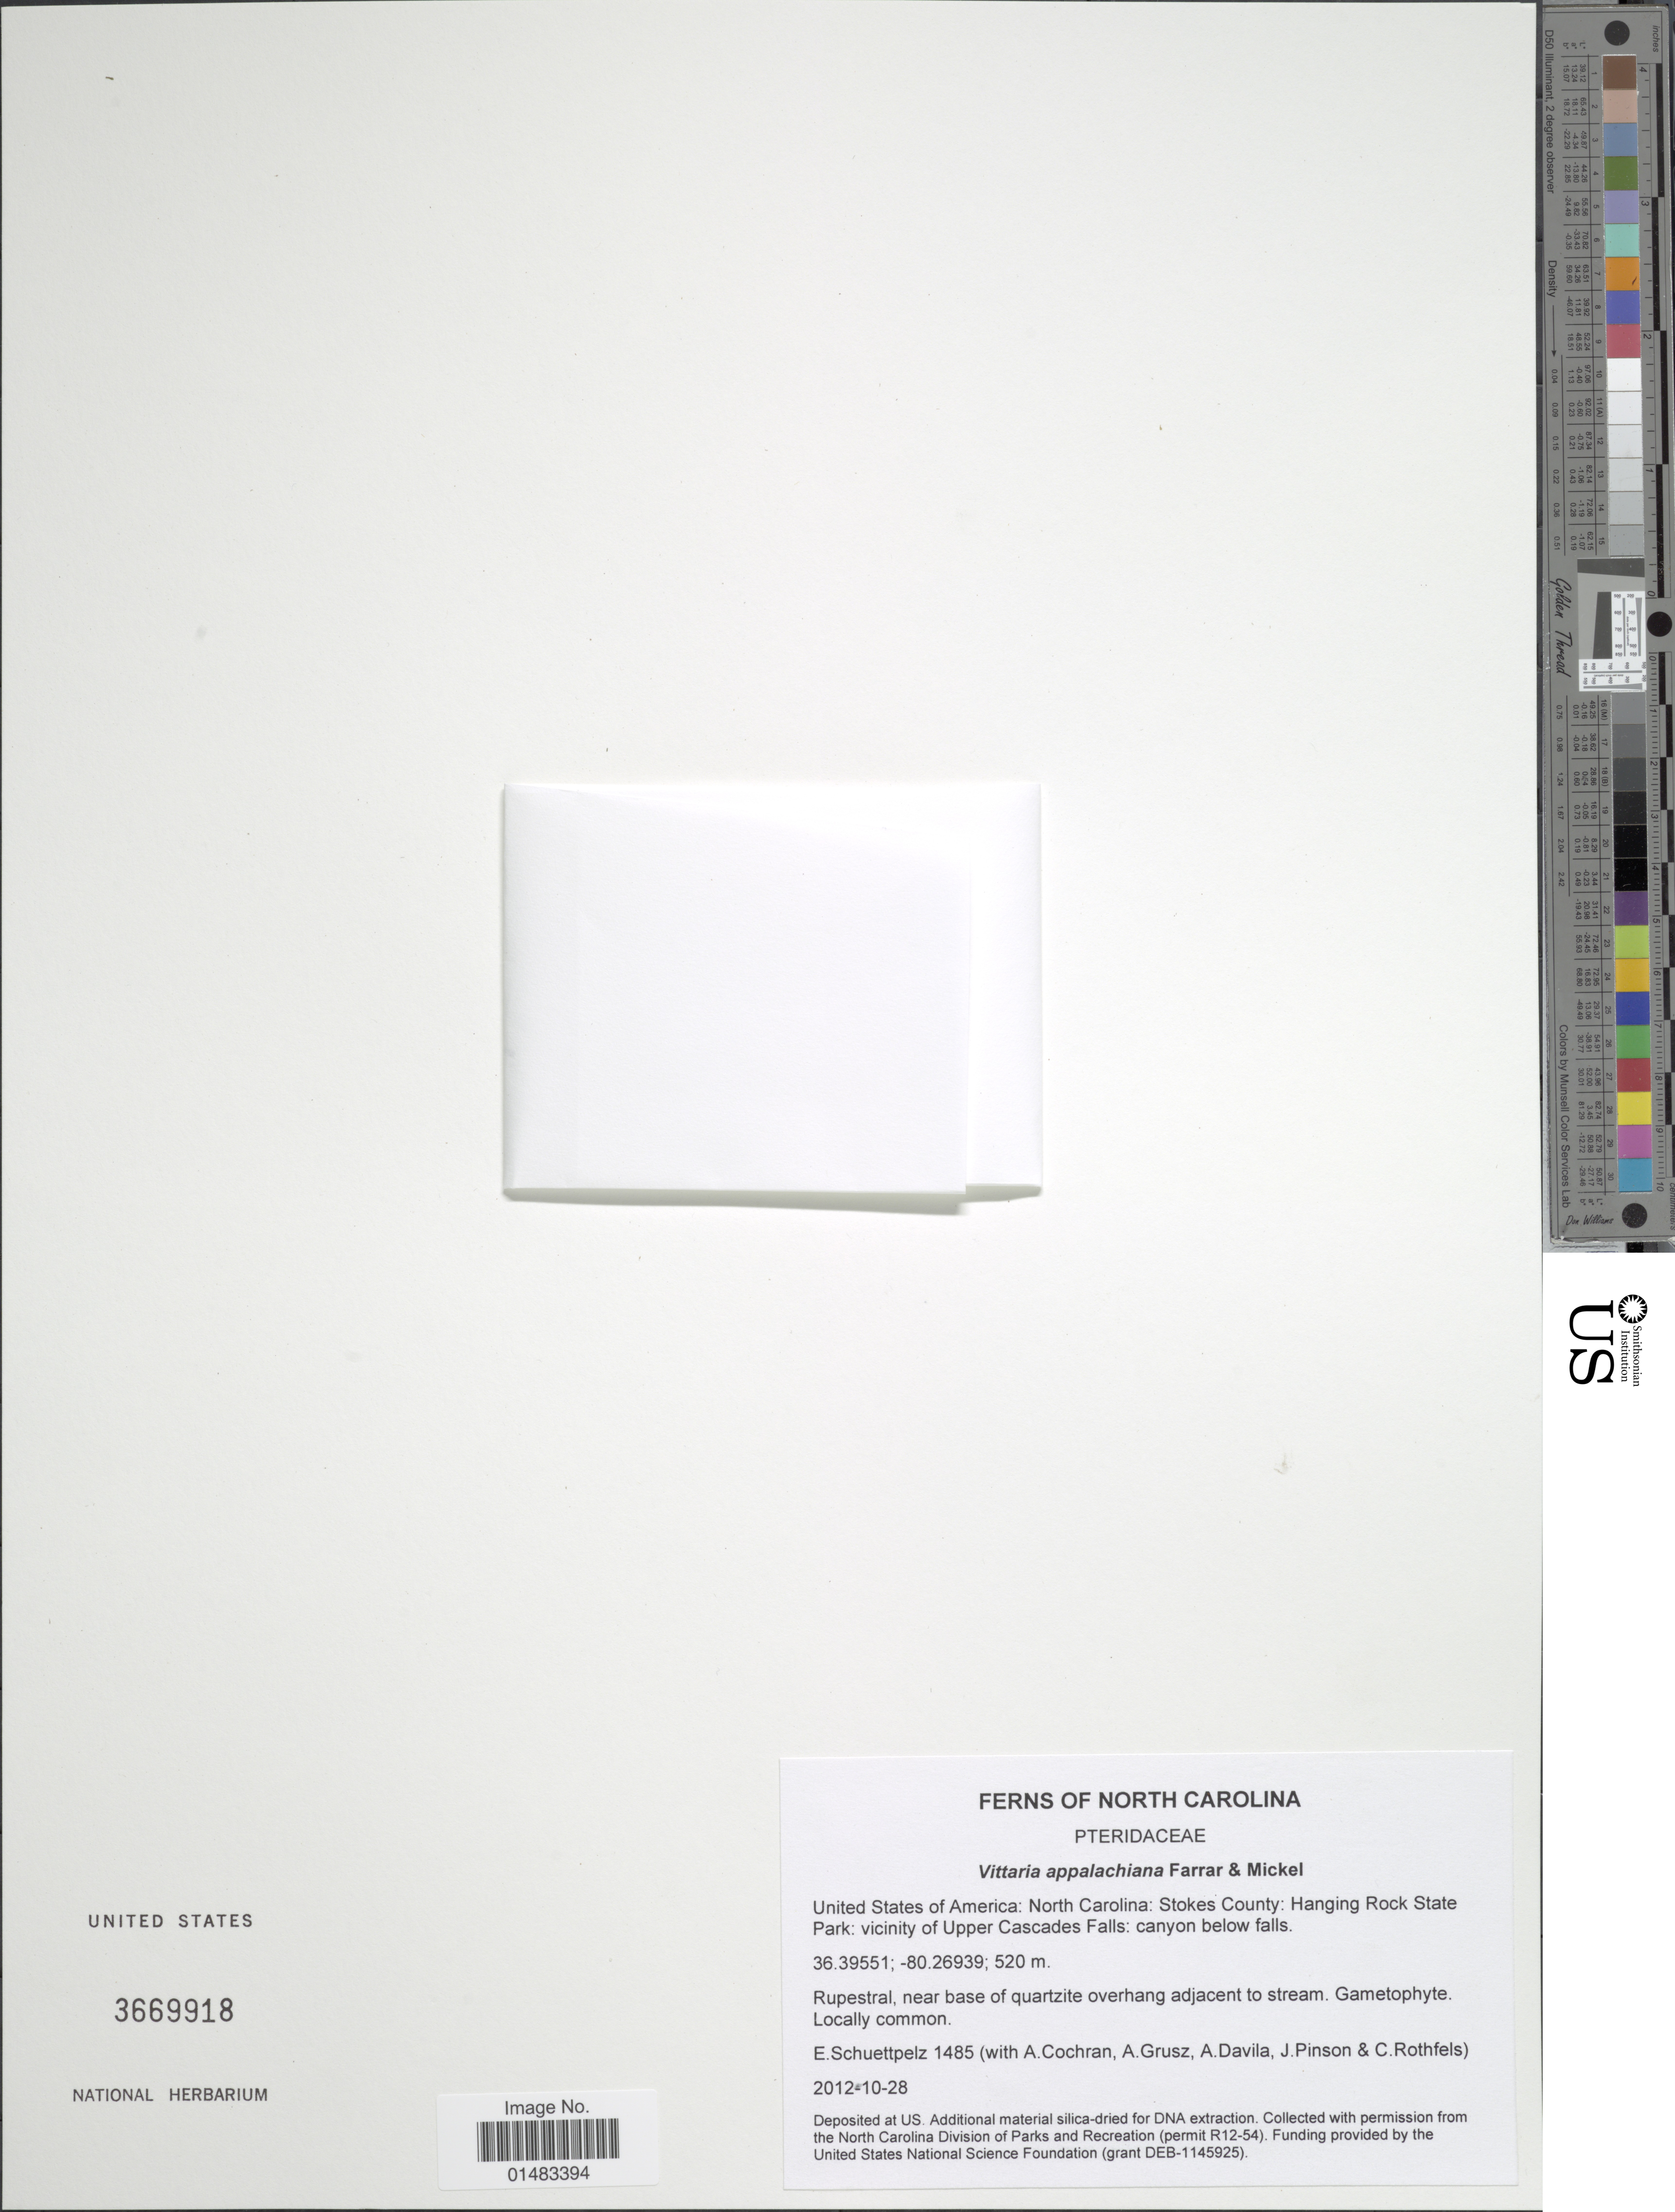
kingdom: Plantae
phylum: Tracheophyta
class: Polypodiopsida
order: Polypodiales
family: Pteridaceae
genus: Vittaria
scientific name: Vittaria appalachiana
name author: Farrar & Mickel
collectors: E. Schuettpelz, A. Cochran, A. Grusz, A. Davila & et al.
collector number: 1485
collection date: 2012-10-28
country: United States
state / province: North Carolina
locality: Ferns of North Carolina, Stokes County: hanging Rocks State Park: vicinity of Upper Cascades Falls: canyon below falls. Rupestral, near base of quartzite overhang adjacent to stream. Gametophyte. Locally Common.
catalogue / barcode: US 3669918